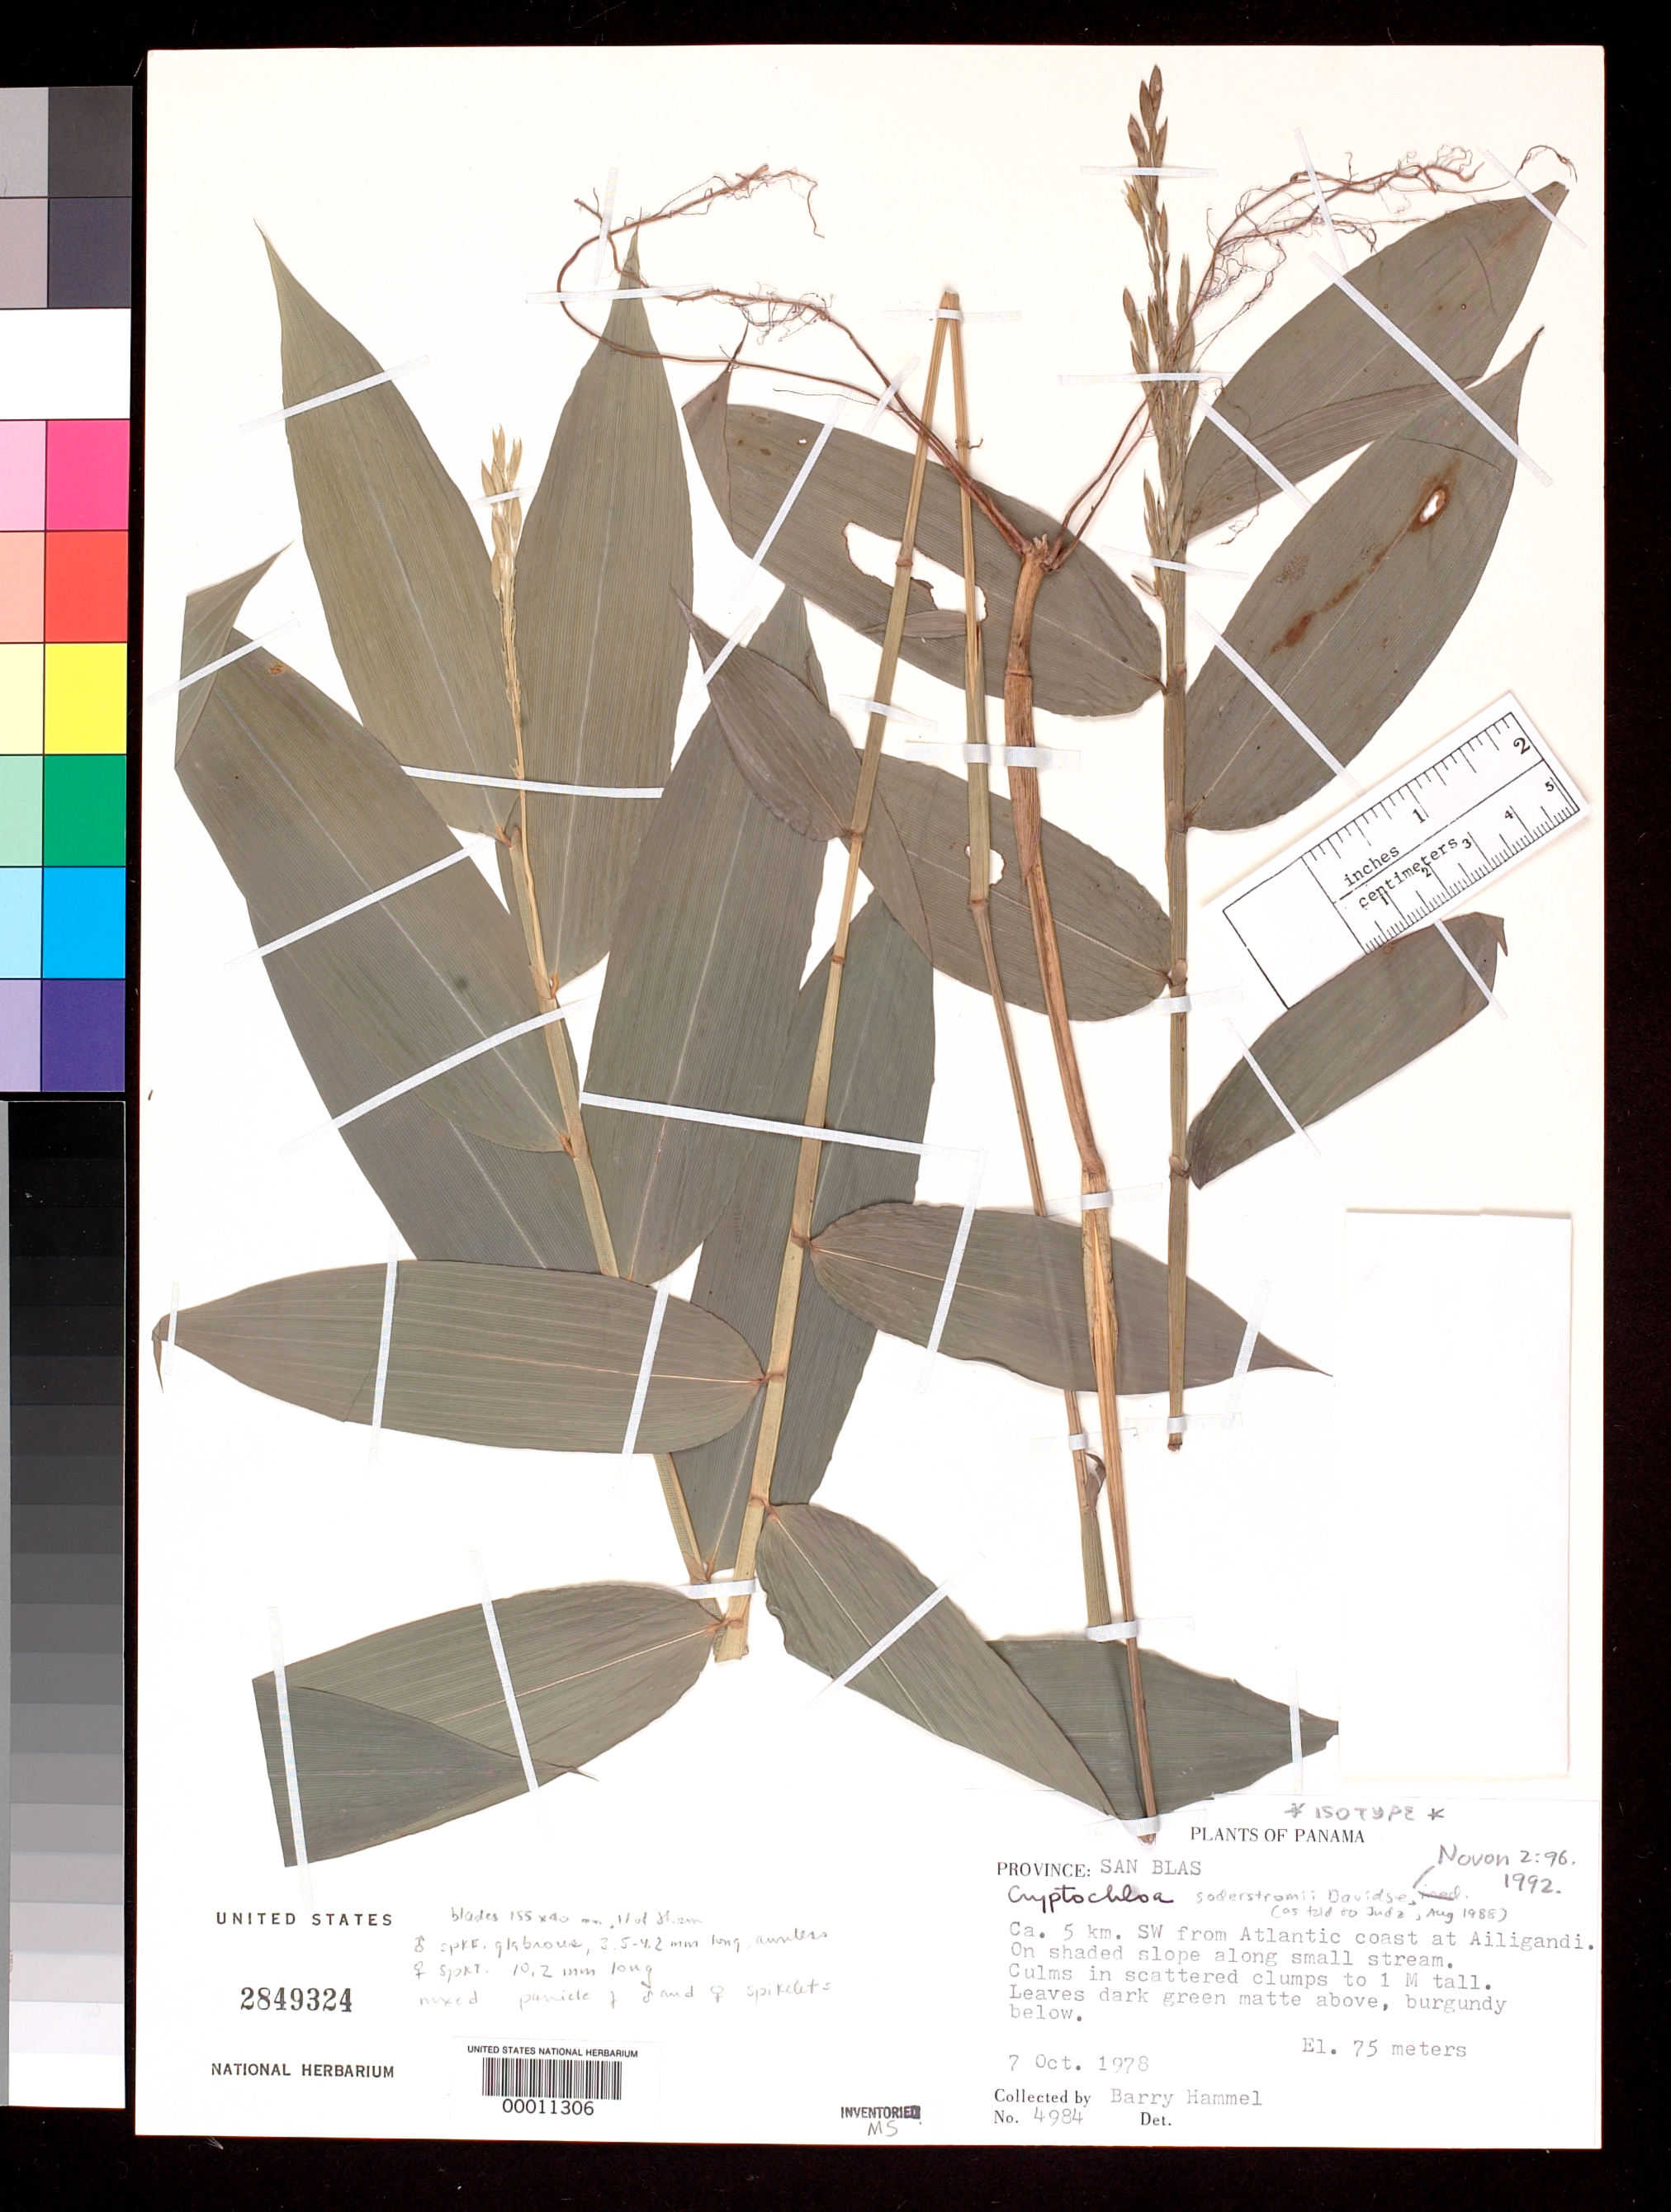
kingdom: Plantae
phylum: Tracheophyta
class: Liliopsida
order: Poales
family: Poaceae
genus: Cryptochloa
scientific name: Cryptochloa soderstromii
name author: Davidse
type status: Isotype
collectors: B. Hammel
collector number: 4984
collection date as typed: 07 Oct 1978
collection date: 1978-10-07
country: Panama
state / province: Kuna Yala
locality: Ca. 5 km SW from Atlantic Coast at Ailigandi.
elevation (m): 75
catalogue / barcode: US 2849324